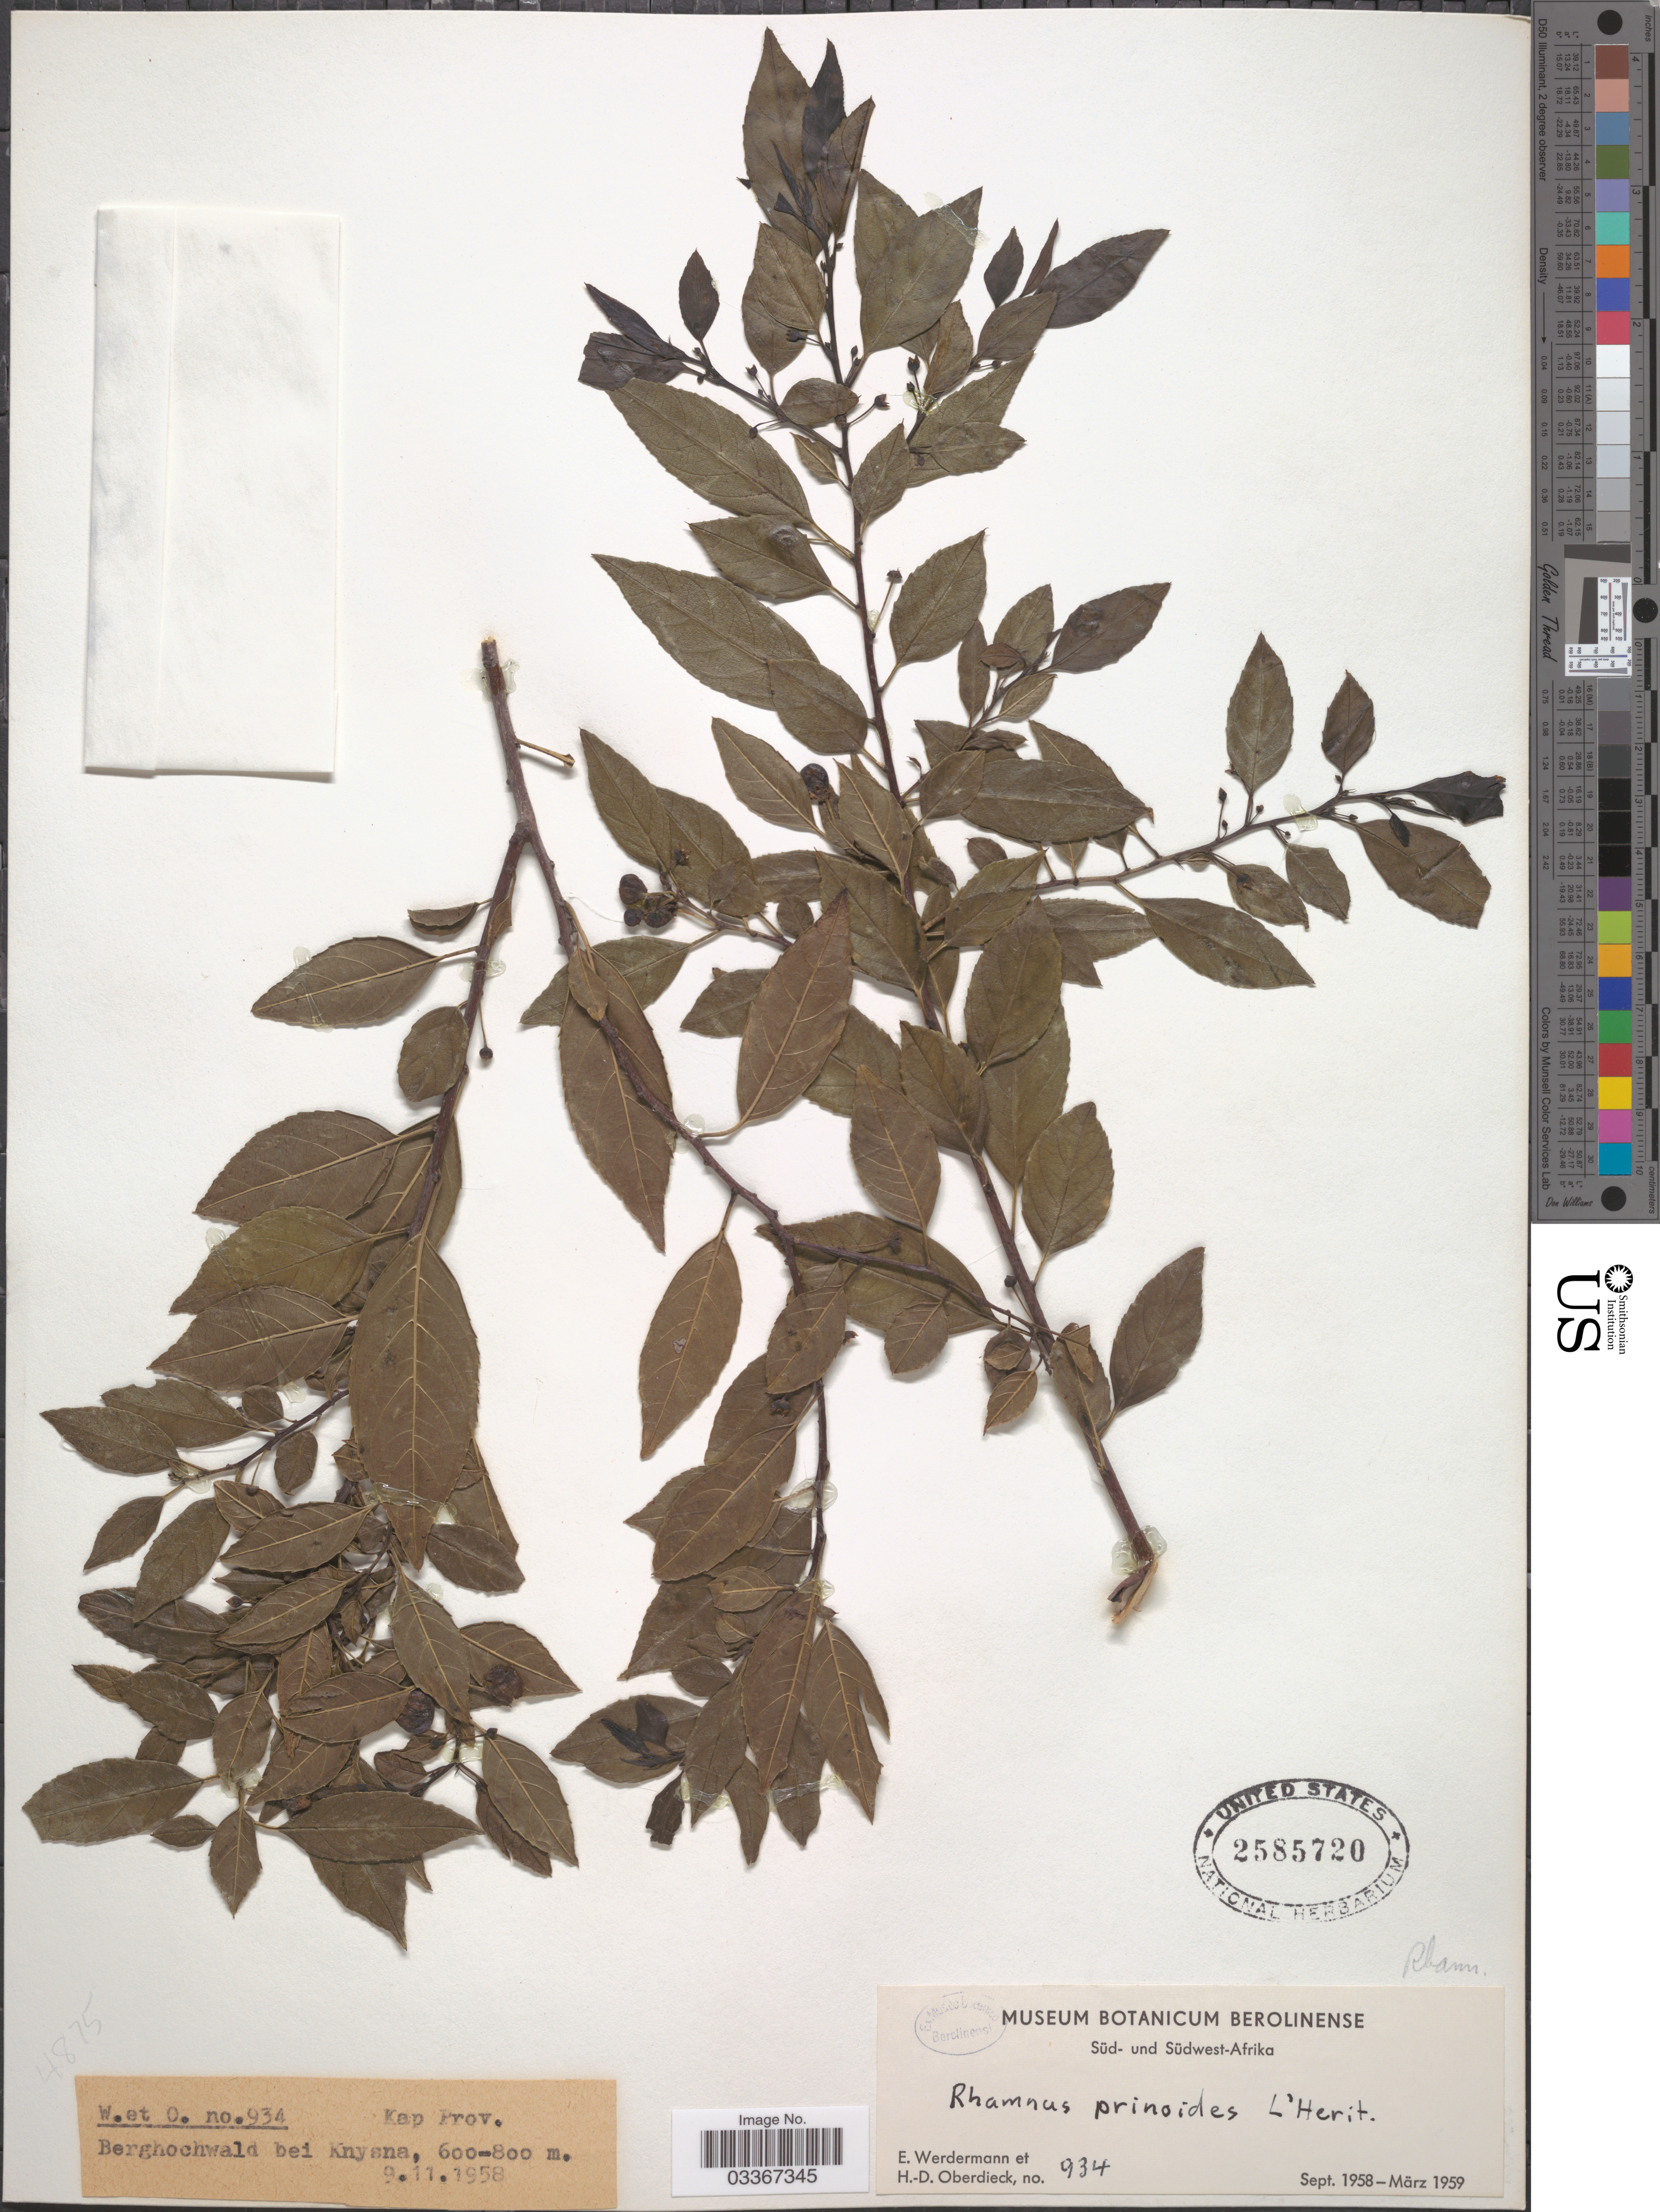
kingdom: Plantae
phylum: Tracheophyta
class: Magnoliopsida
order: Rosales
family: Rhamnaceae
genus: Rhamnus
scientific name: Rhamnus prinoides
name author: L'Hér.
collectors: E. Werdermann & H. Oberdieck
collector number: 934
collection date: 1958-11-09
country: South Africa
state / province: Western Cape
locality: Kap Prov. Bergochwald bei Knysna.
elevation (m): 600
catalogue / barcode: US 2585720